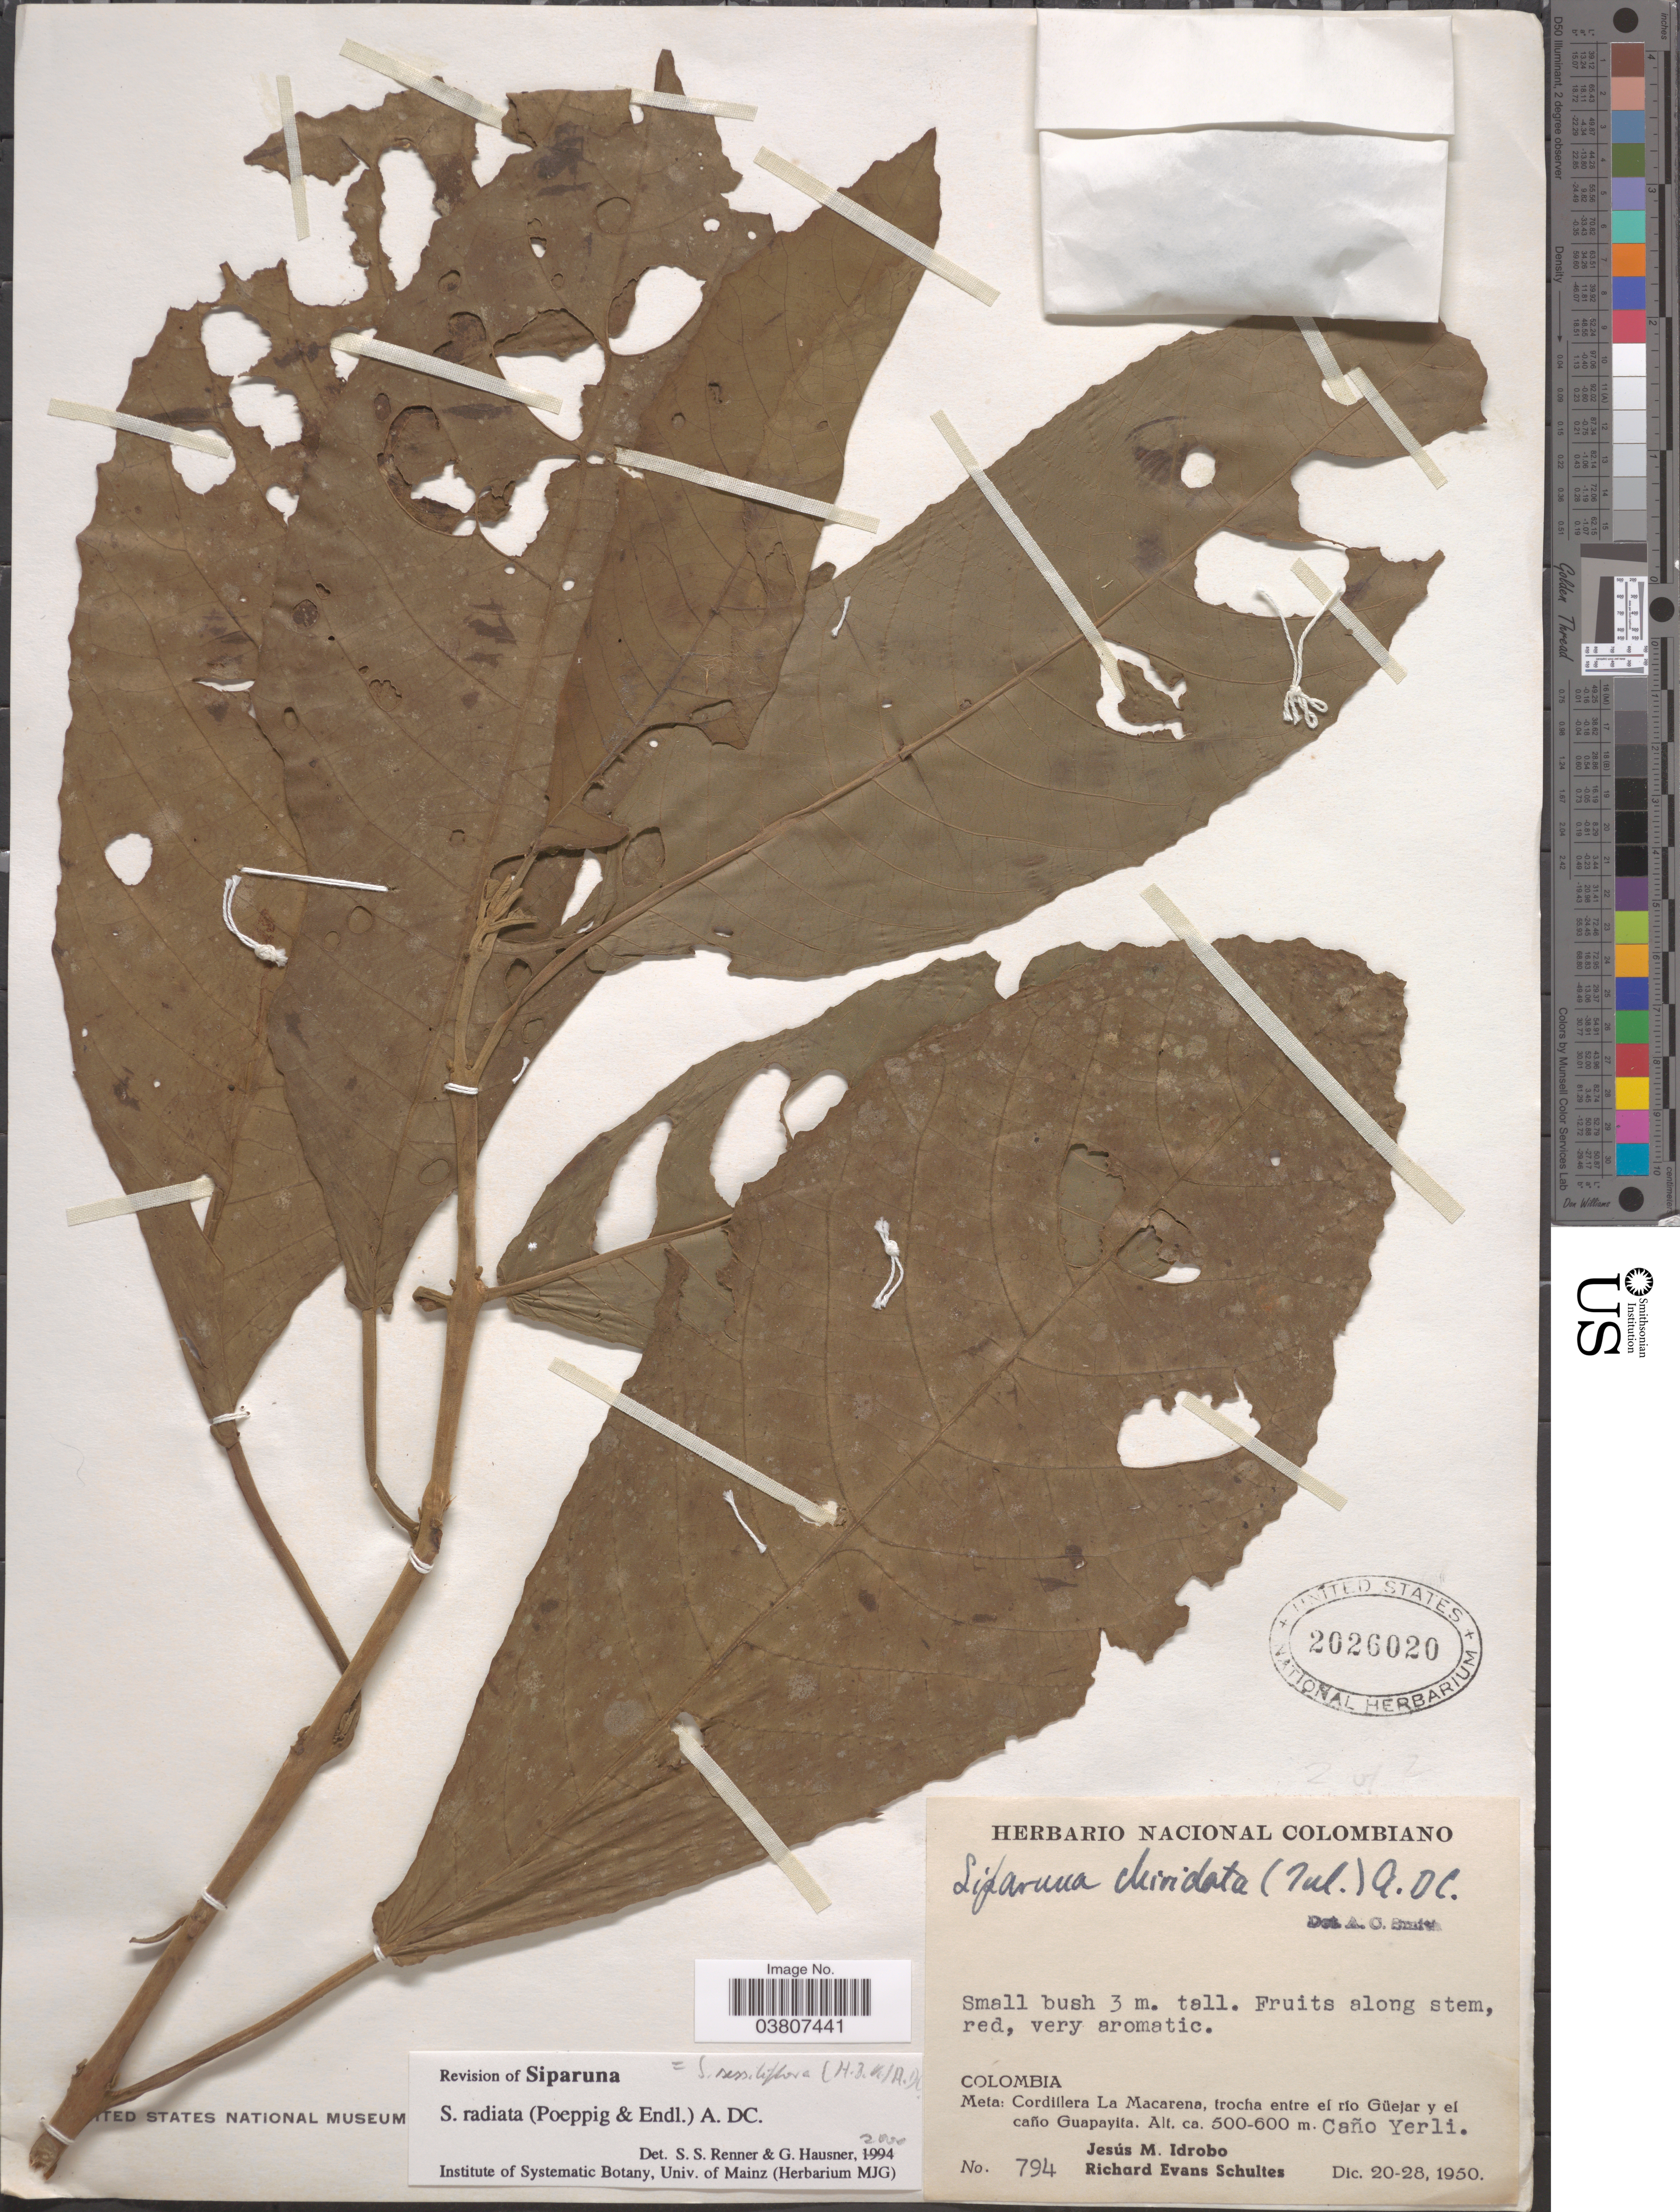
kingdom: Plantae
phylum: Tracheophyta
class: Magnoliopsida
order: Laurales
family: Siparunaceae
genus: Siparuna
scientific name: Siparuna sessiliflora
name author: (Kunth) A. DC.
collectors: J. M. Idrobo & R. E. Schultes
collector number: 794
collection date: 1950-12-20/1950-12-28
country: Colombia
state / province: Meta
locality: Cordillera La Macarena, trocha entre el río Güejar y el caño Guapayita. Caño Yerli.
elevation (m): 500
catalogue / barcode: US 2026020